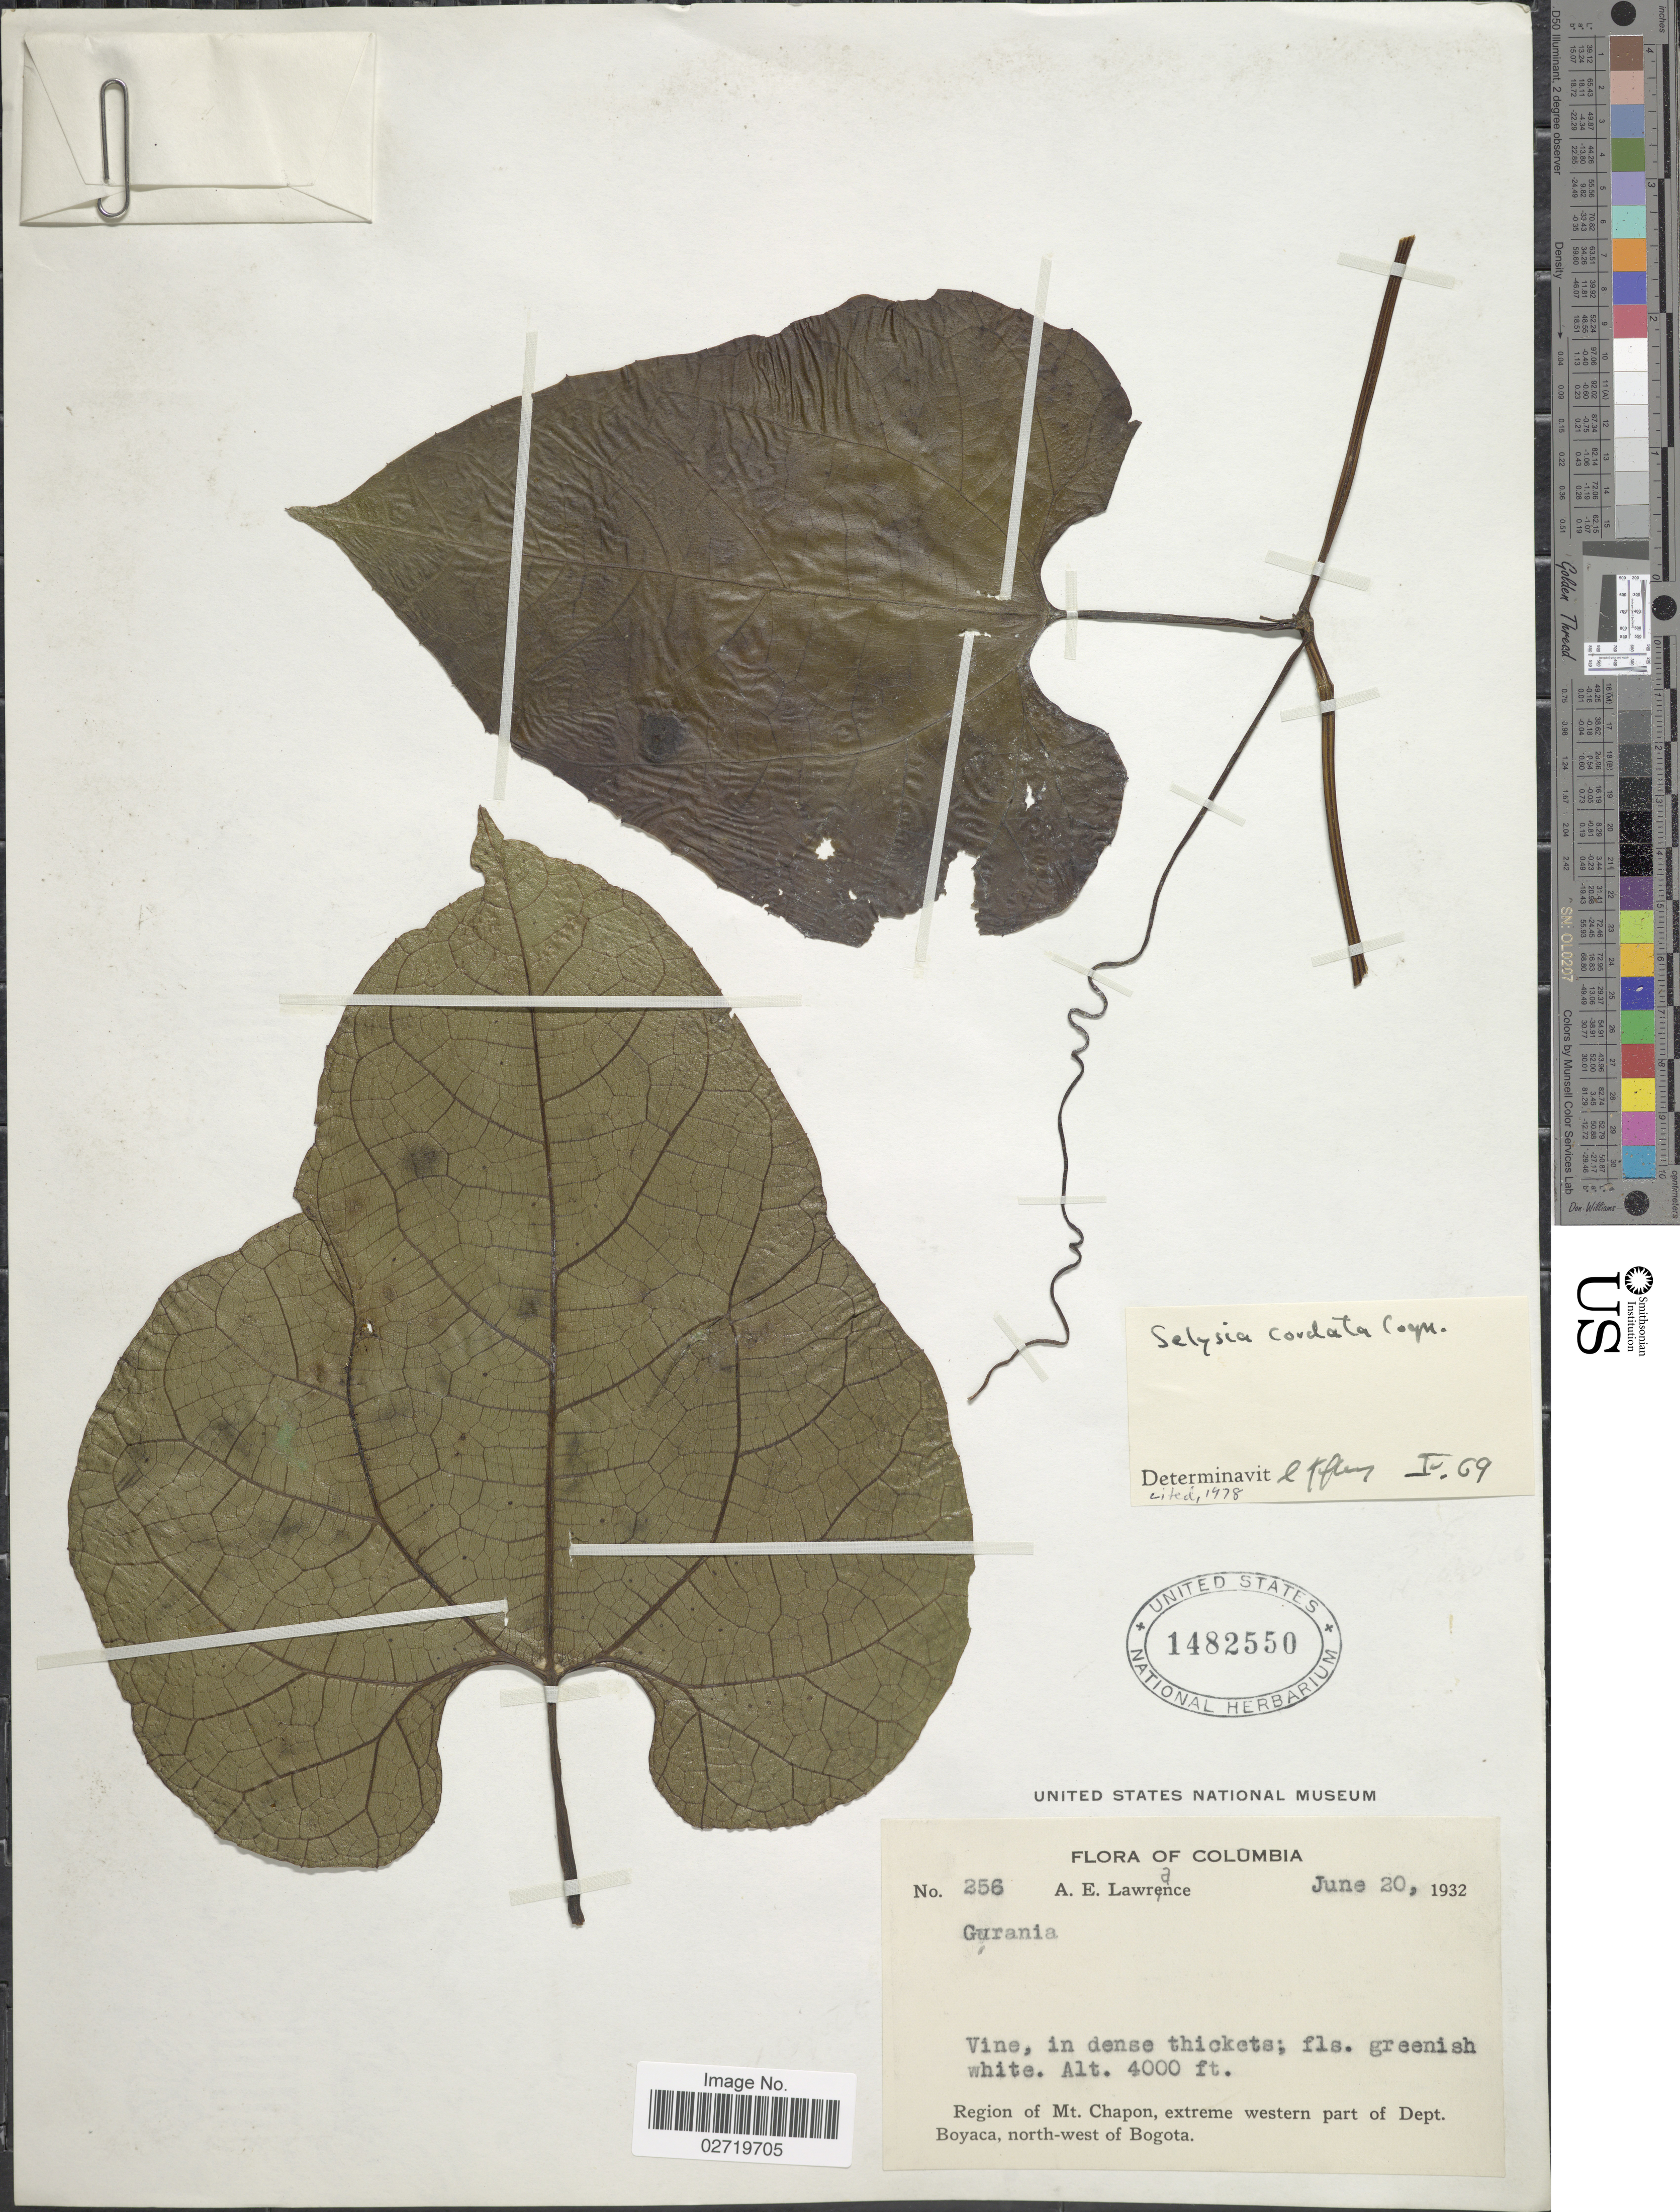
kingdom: Plantae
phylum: Tracheophyta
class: Magnoliopsida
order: Cucurbitales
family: Cucurbitaceae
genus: Selysia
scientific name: Selysia cordata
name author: Cogn.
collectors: A. Lawrance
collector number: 256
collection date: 1932-06-20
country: Colombia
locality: Region of Mt. Chapon, extreme western part of Dept. Boyaca, north-west of Bogota.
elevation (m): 1219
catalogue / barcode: US 1482550